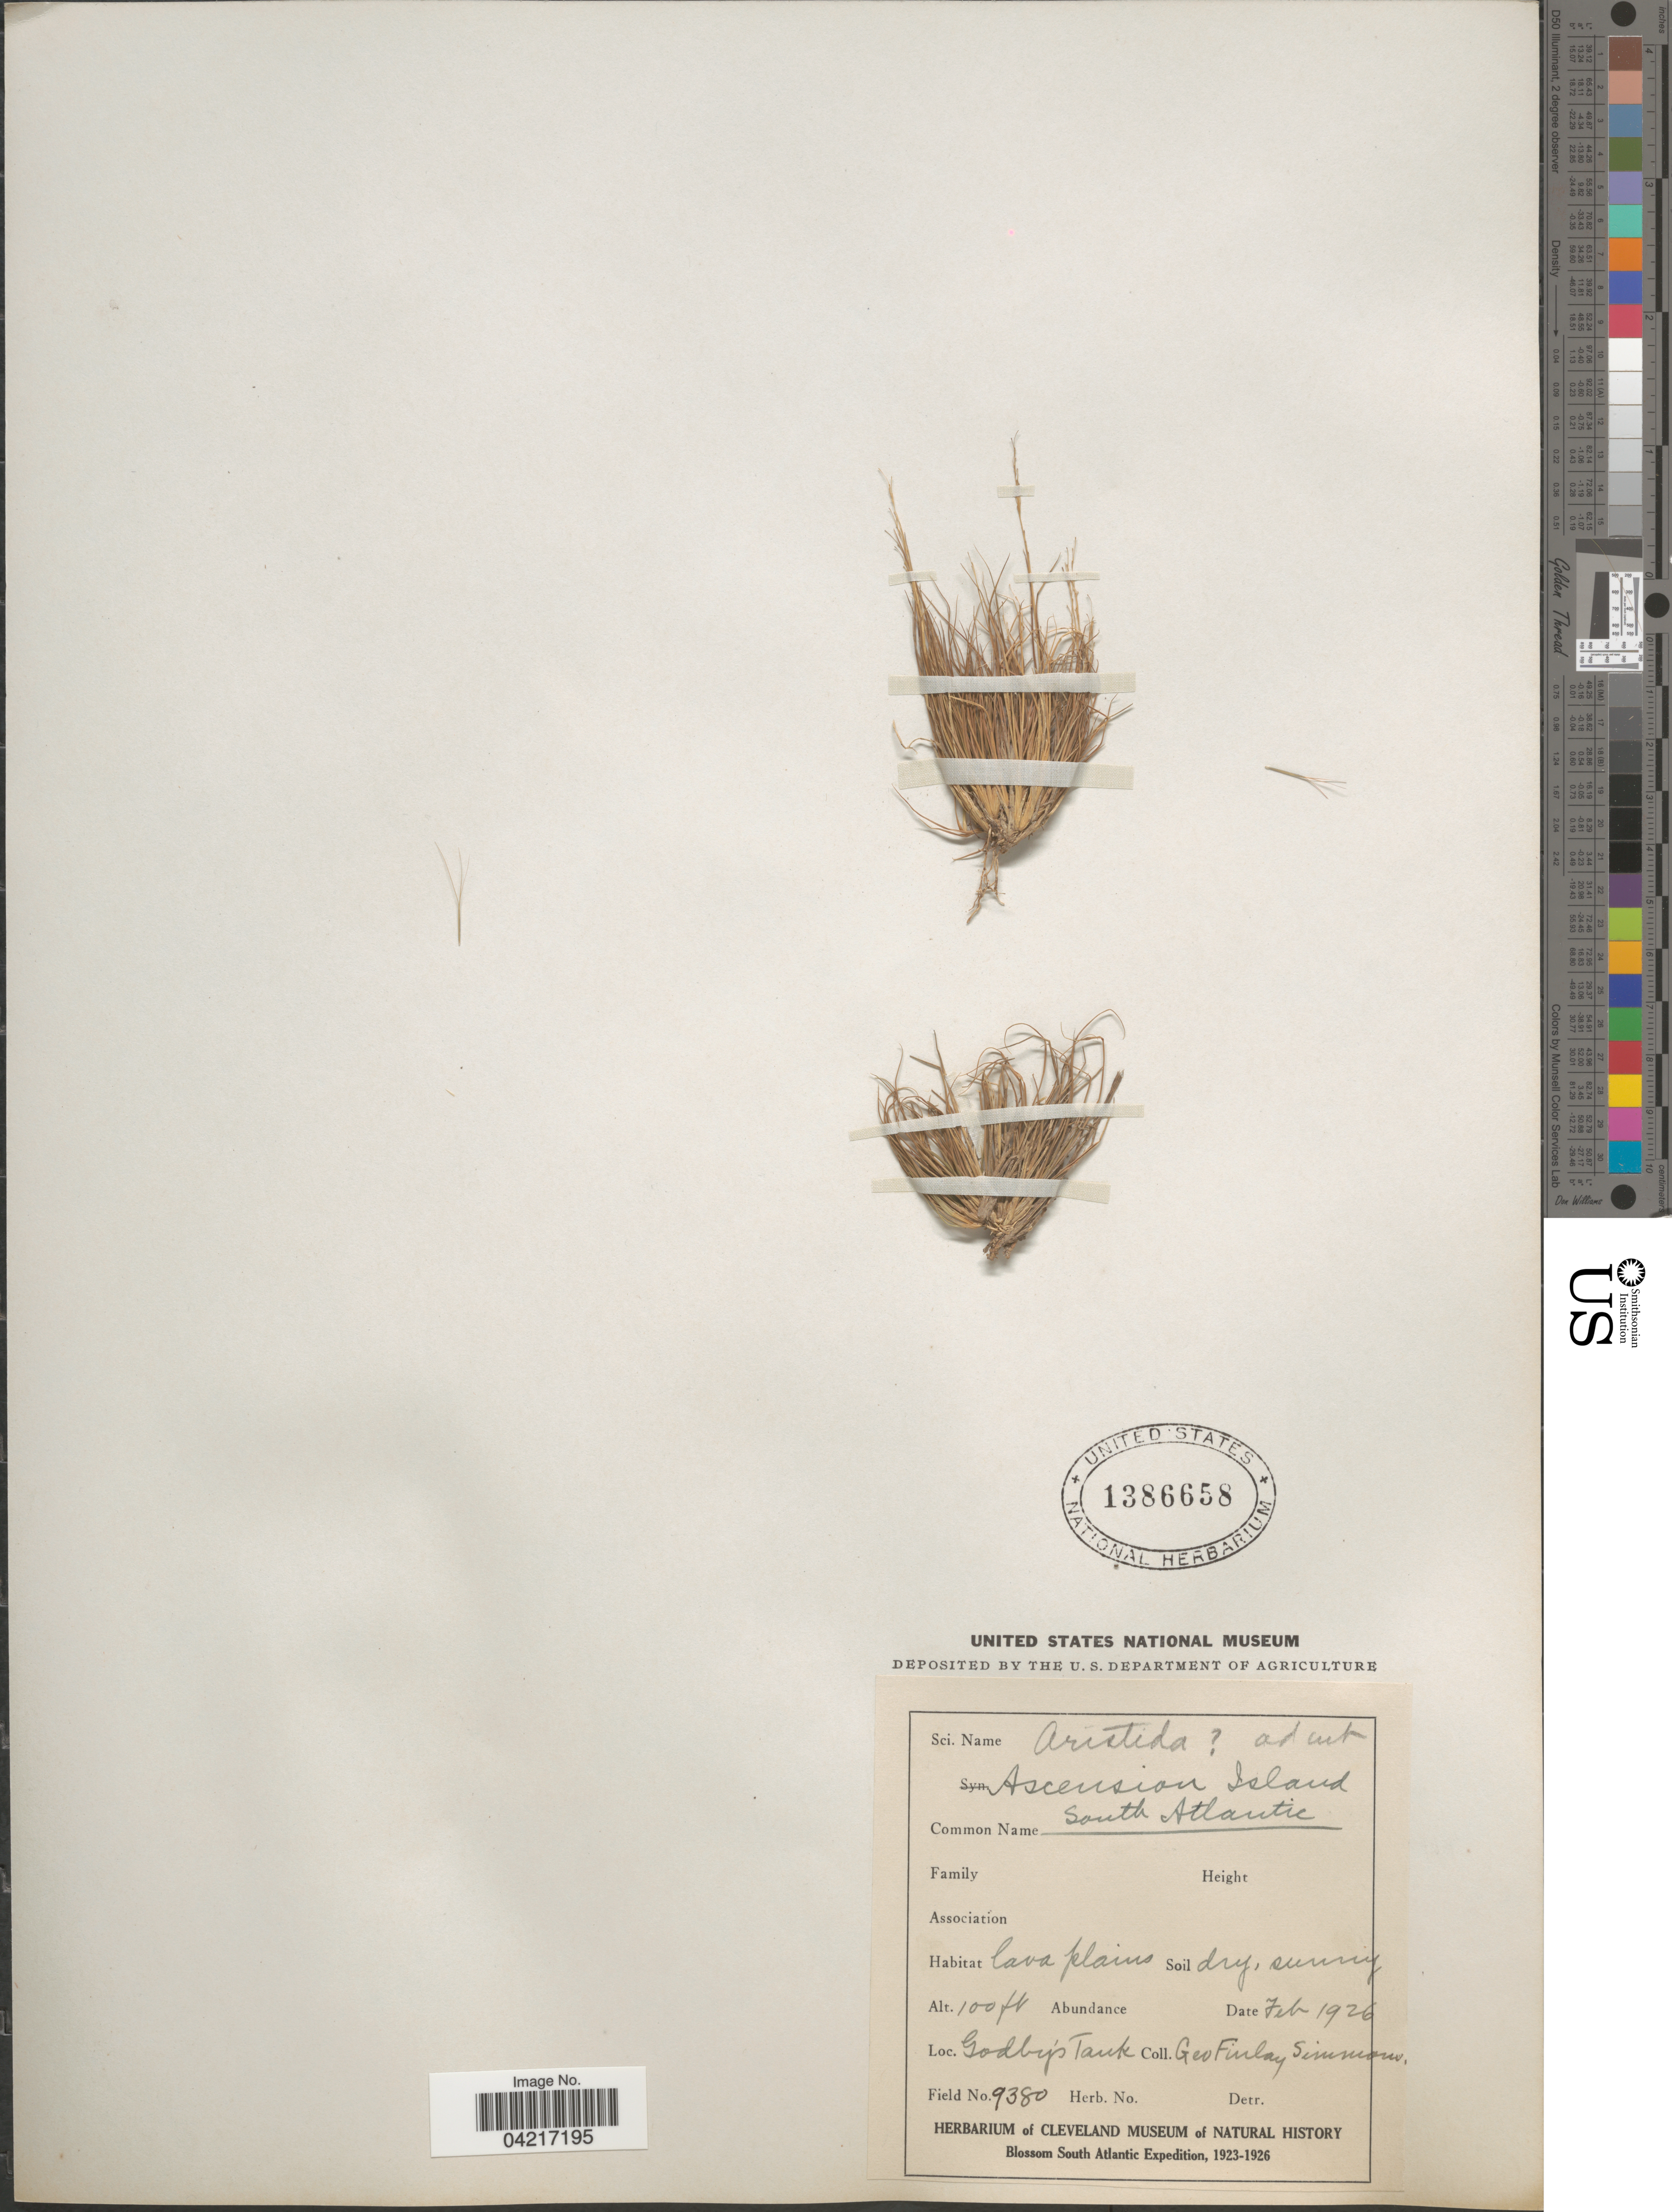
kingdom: Plantae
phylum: Tracheophyta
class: Liliopsida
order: Poales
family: Poaceae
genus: Aristida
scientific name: Aristida adscensionis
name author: L.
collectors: G. Simmons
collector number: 9380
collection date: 1926-02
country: St. Helena Islands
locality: Ascension Island. South Atlantic. Godby's Tank. Blossom South Atlantic Expedition, 1923-1926.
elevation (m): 30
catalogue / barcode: US 1386658